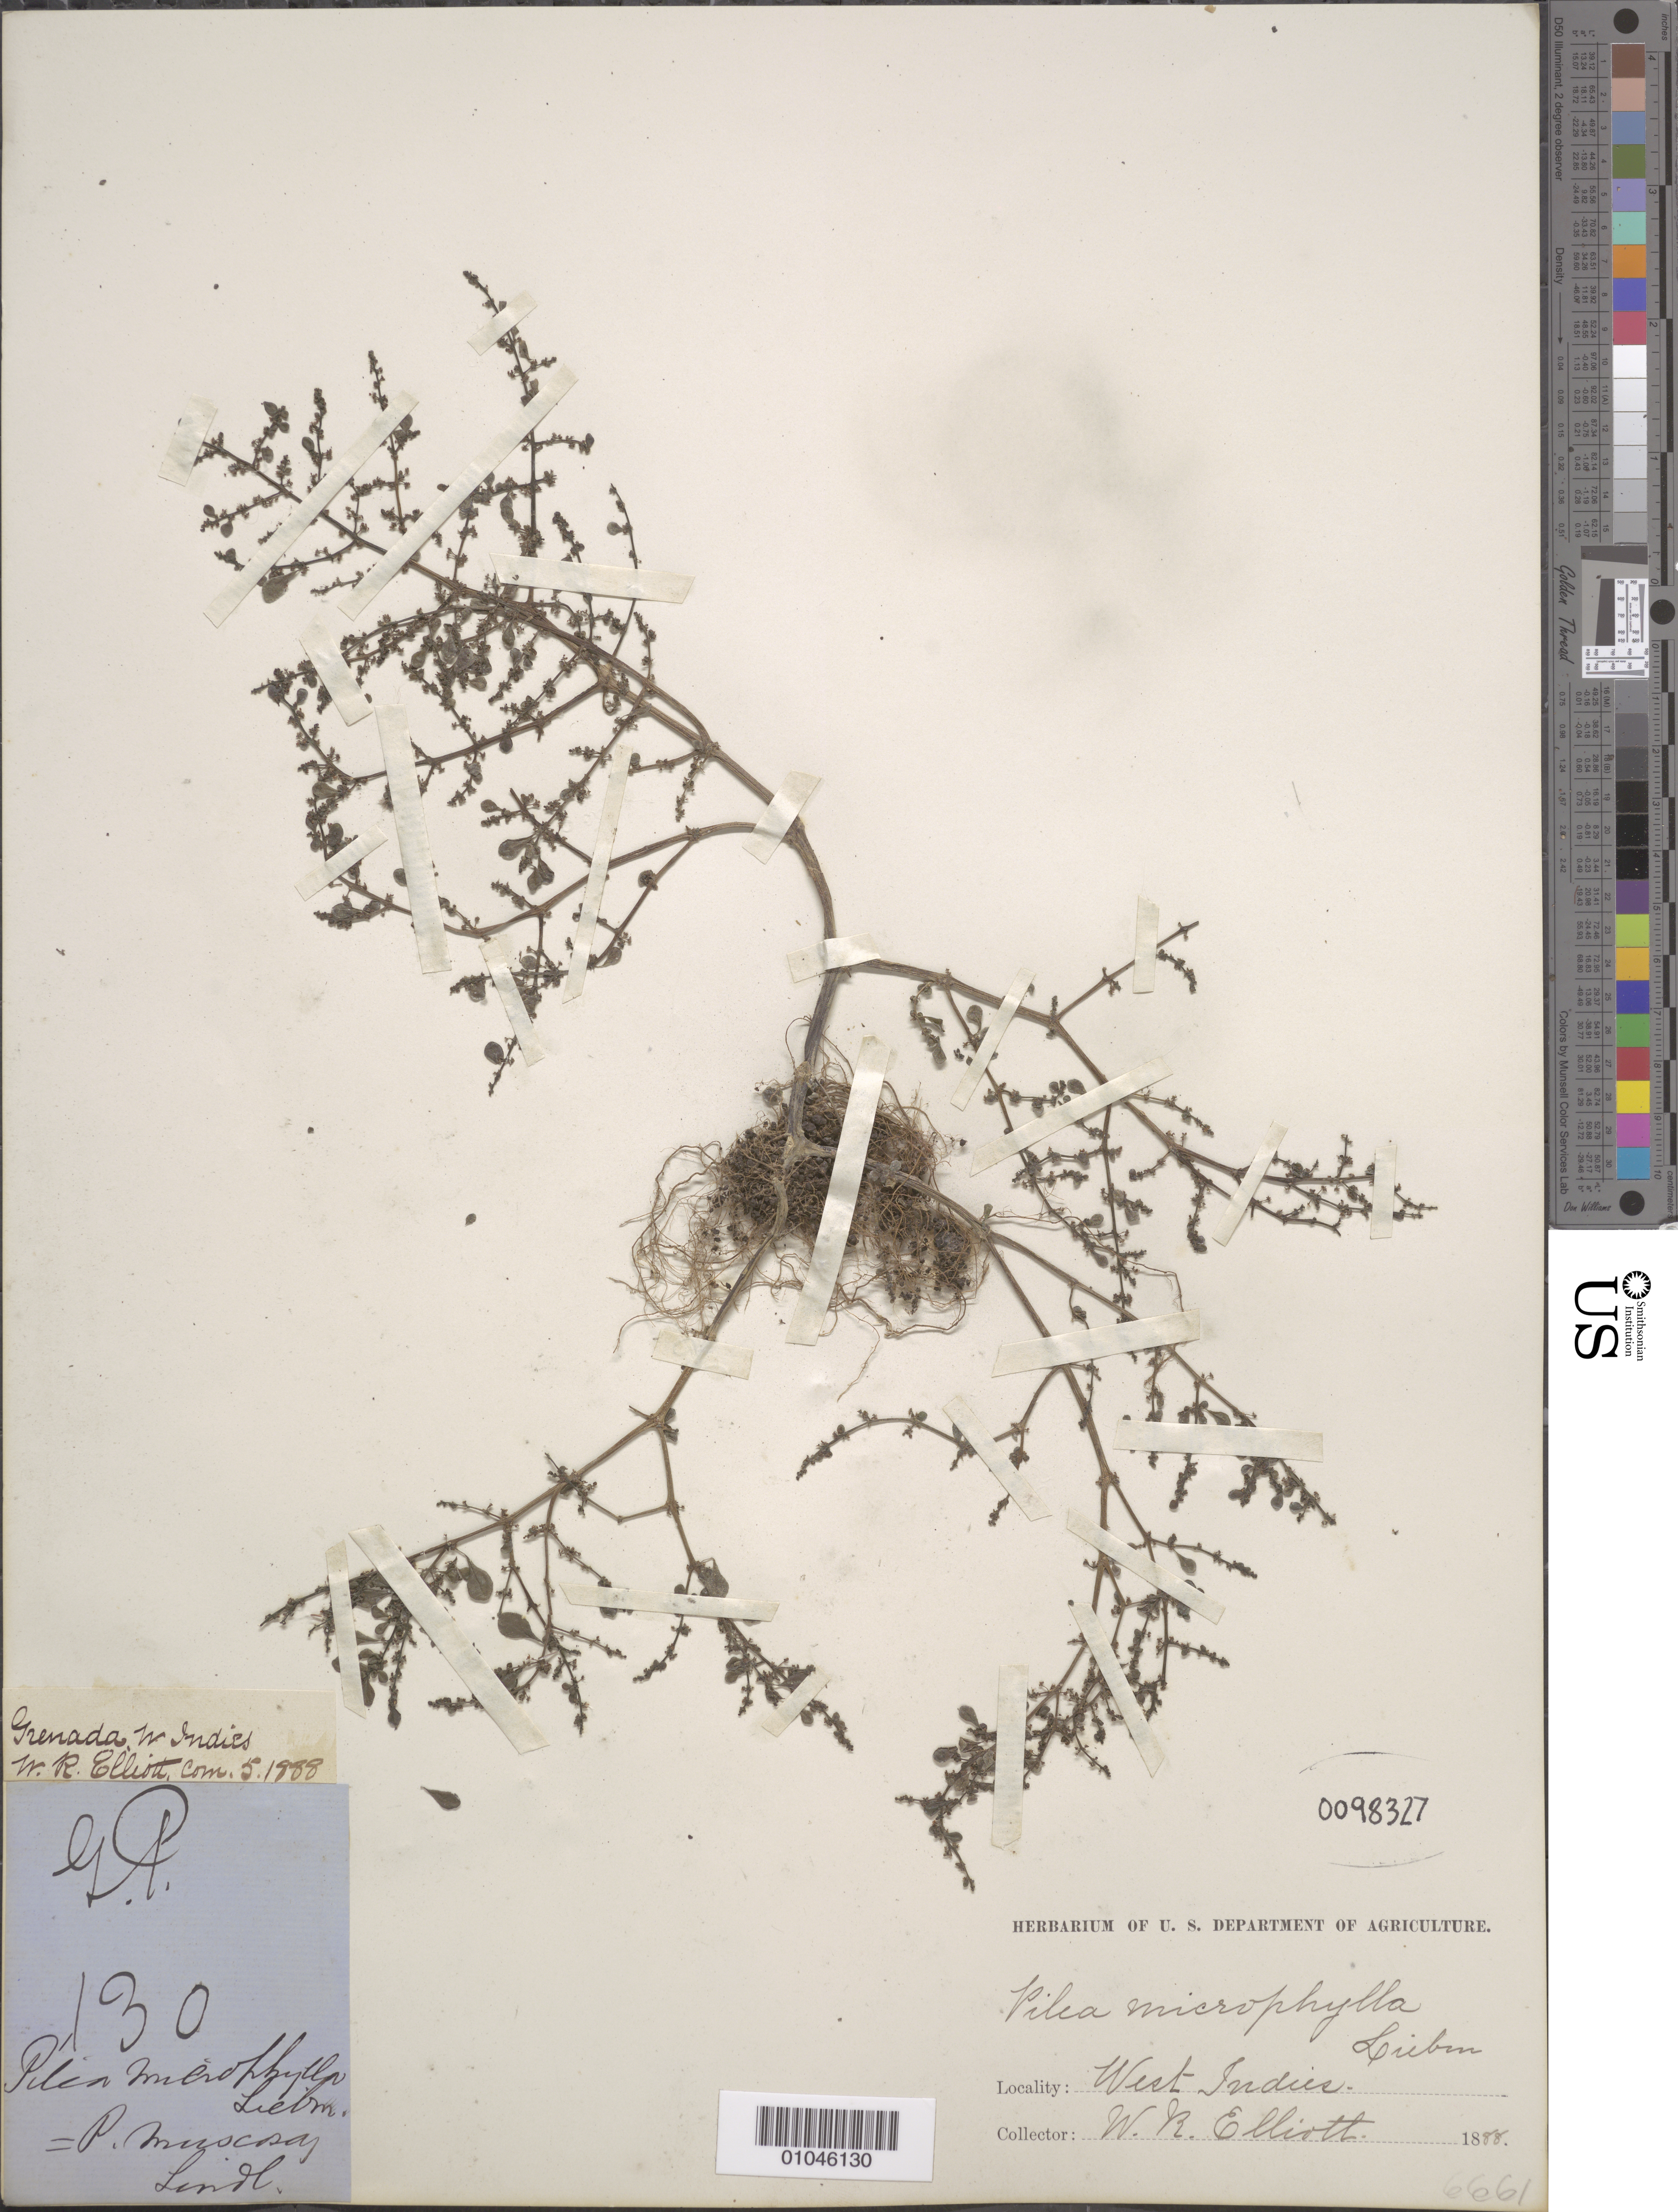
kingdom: Plantae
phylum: Tracheophyta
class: Magnoliopsida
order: Rosales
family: Urticaceae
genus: Pilea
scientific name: Pilea microphylla var. microphylla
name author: (L.) Liebm.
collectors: W. Elliott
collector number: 6661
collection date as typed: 1888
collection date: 1888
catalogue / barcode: US 98327